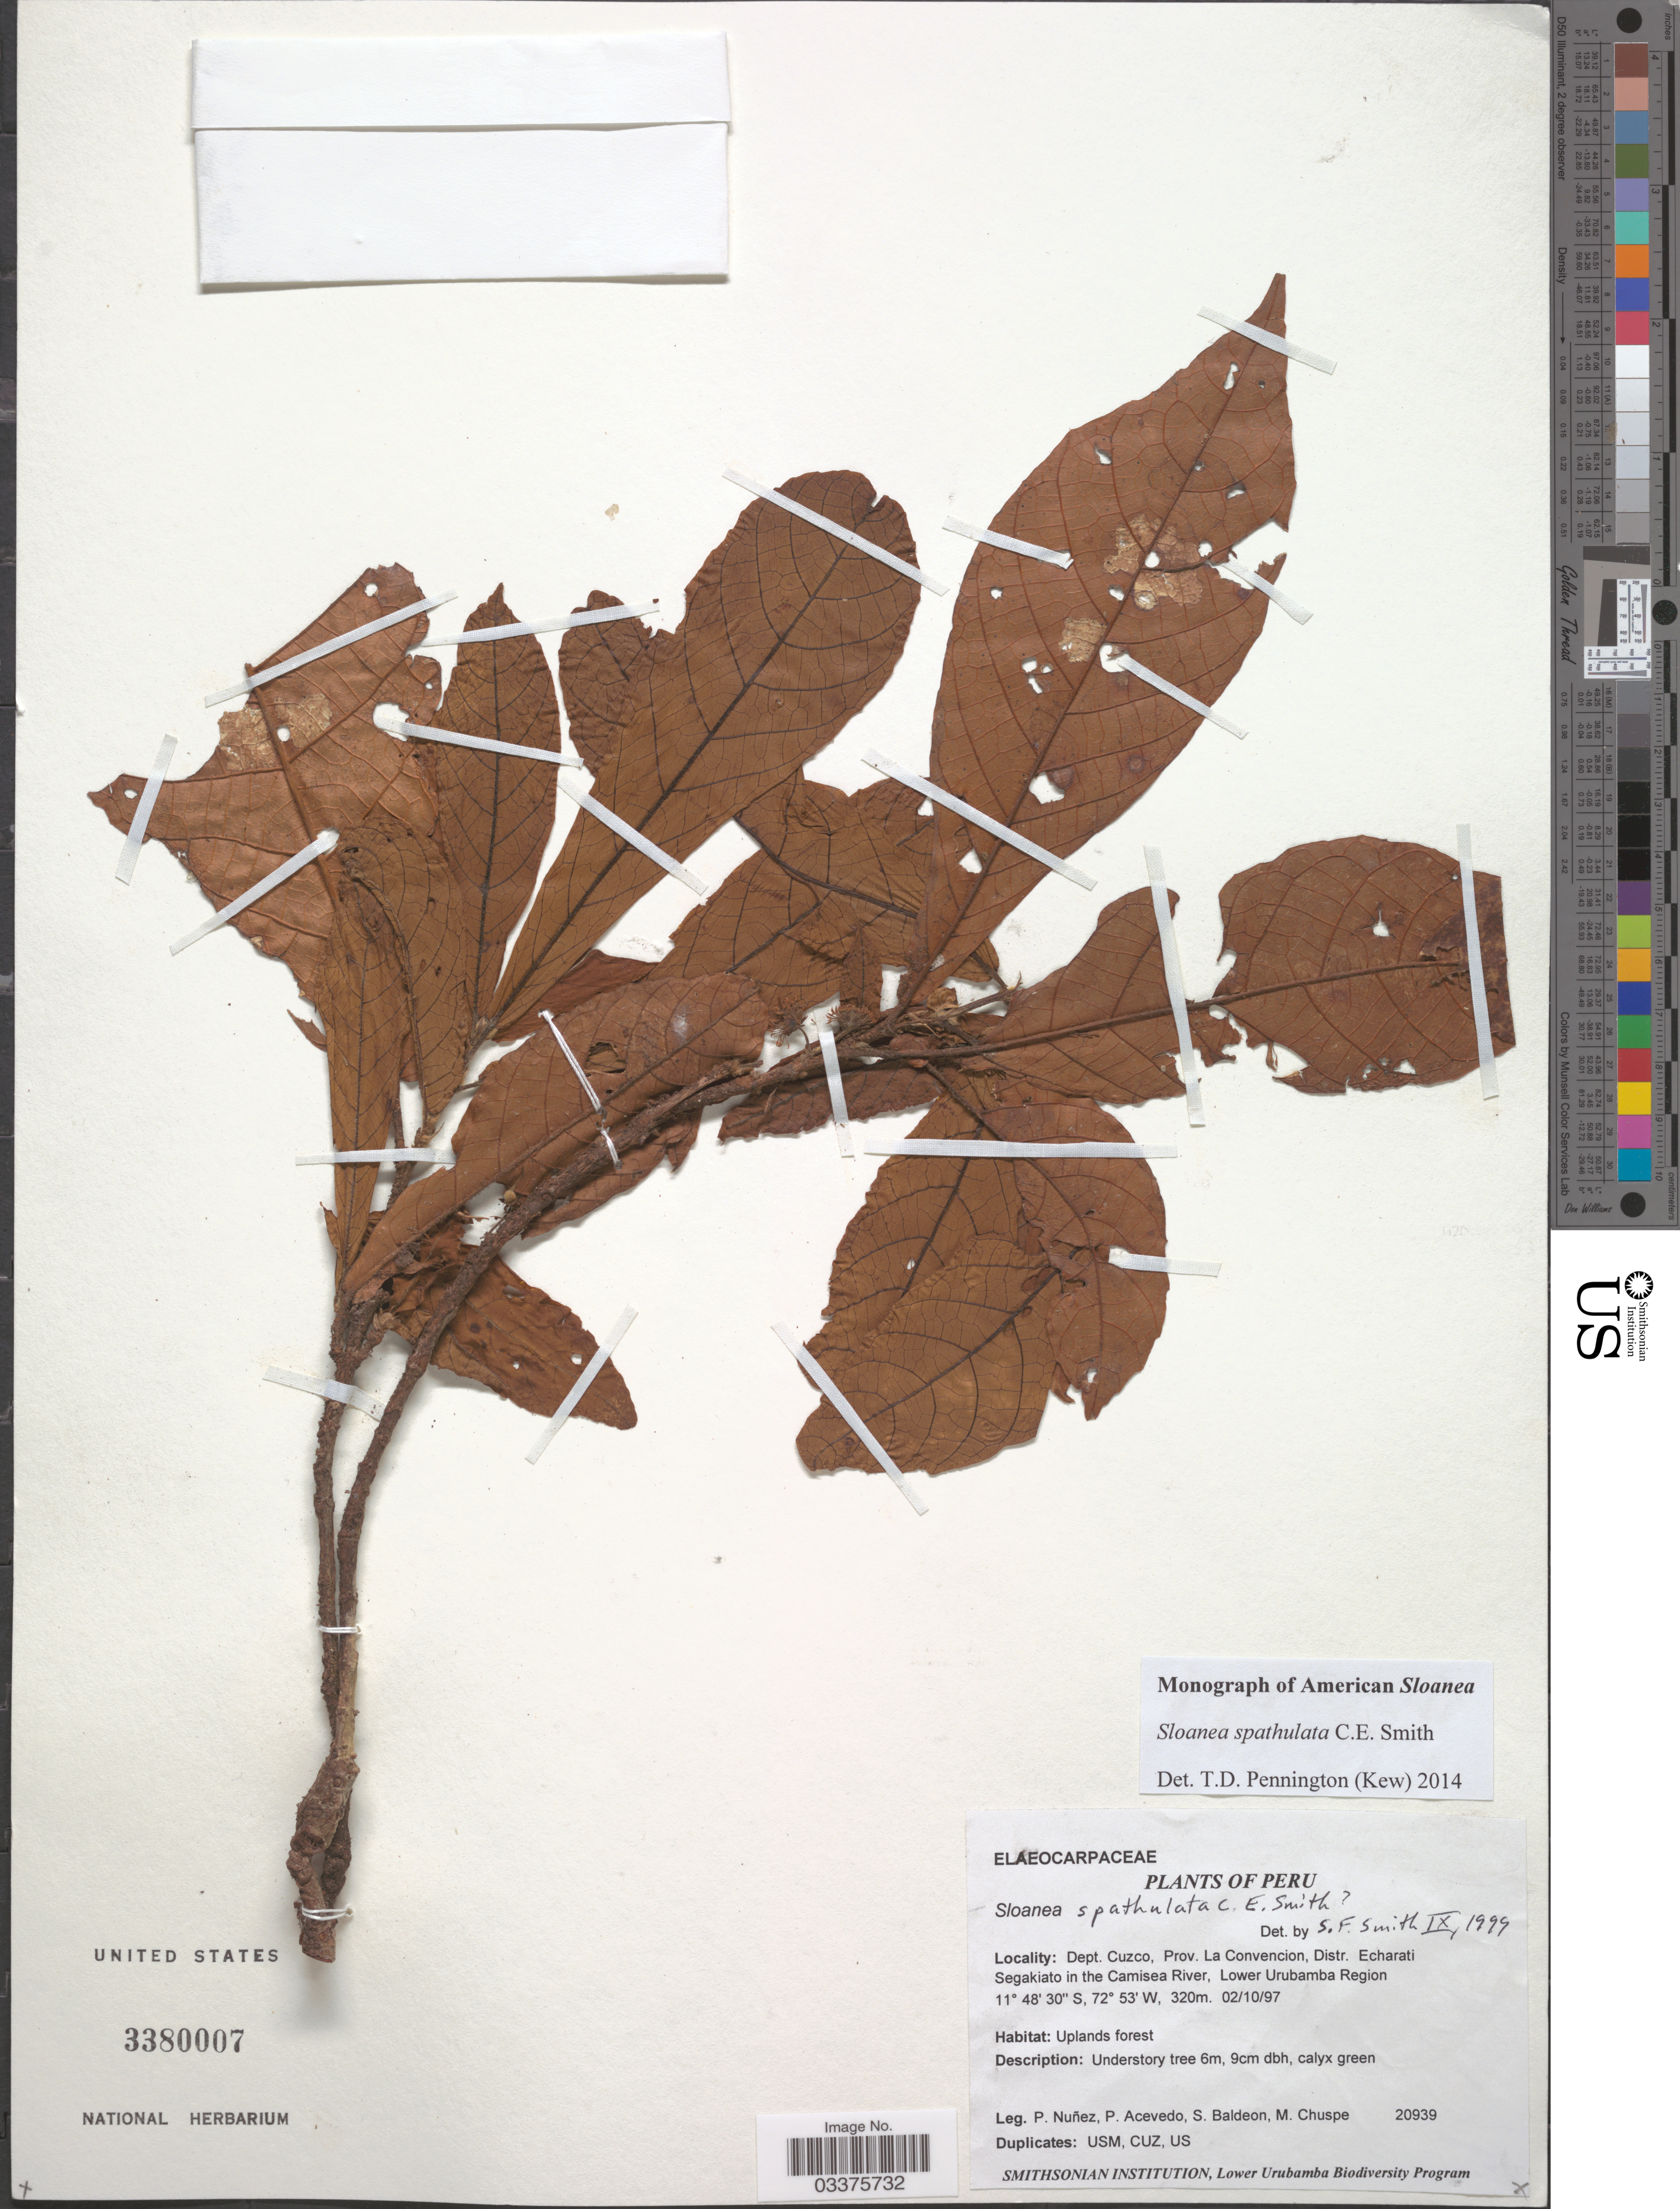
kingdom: Plantae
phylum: Tracheophyta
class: Magnoliopsida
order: Oxalidales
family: Elaeocarpaceae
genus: Sloanea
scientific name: Sloanea spathulata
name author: Earle Sm.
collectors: P. Nuñez V., P. Acevedo-Rodr., S. Baldeon & M. Chuspe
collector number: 20939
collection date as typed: Transcribed d/m/y: 2/10/97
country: Peru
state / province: Cusco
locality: Dept. Cuzco, Prov. La Convencion, Distr. Echarati Segakiato in the Camisea River, Lower Urubamba Region.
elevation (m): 320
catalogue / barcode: US 3380007